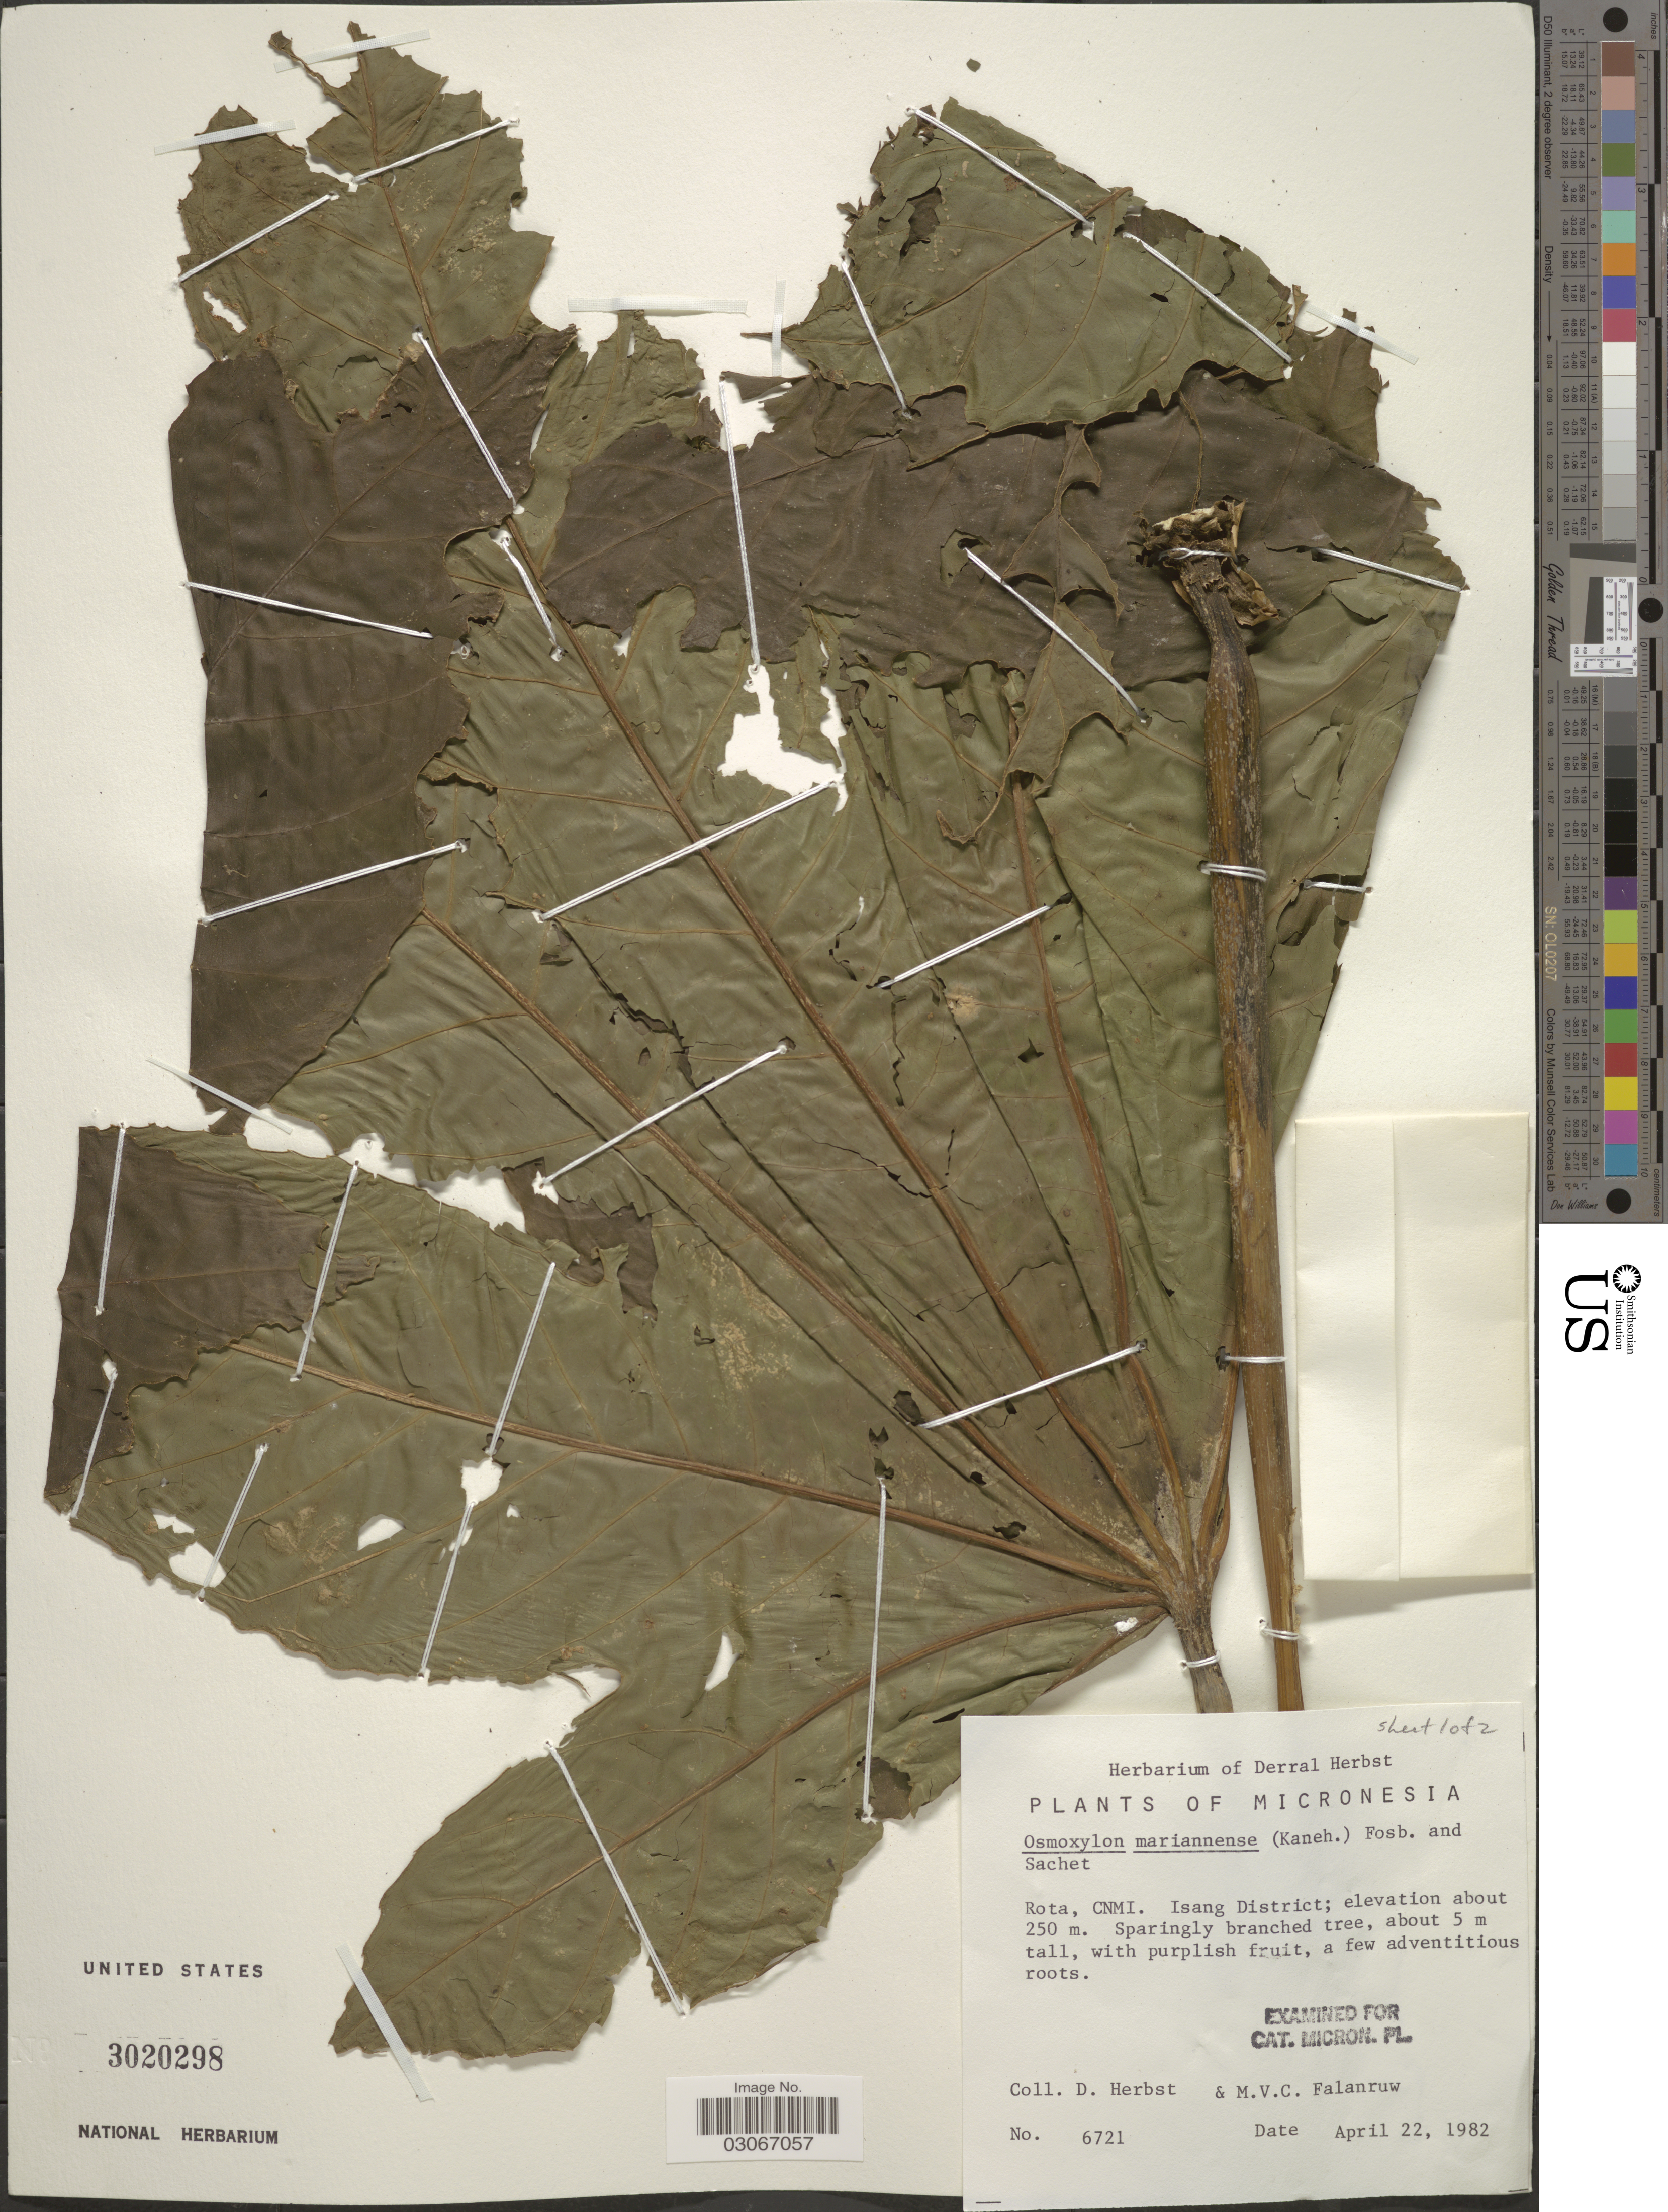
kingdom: Plantae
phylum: Tracheophyta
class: Magnoliopsida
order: Apiales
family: Araliaceae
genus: Osmoxylon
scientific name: Osmoxylon mariannense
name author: (Kaneh.) Fosberg & Sachet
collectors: D. Herbst & M. V. Falanruw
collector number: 6721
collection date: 1982-04-22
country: Northern Mariana Islands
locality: Rota, CNMI. Isang District.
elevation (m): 250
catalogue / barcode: US 3020298